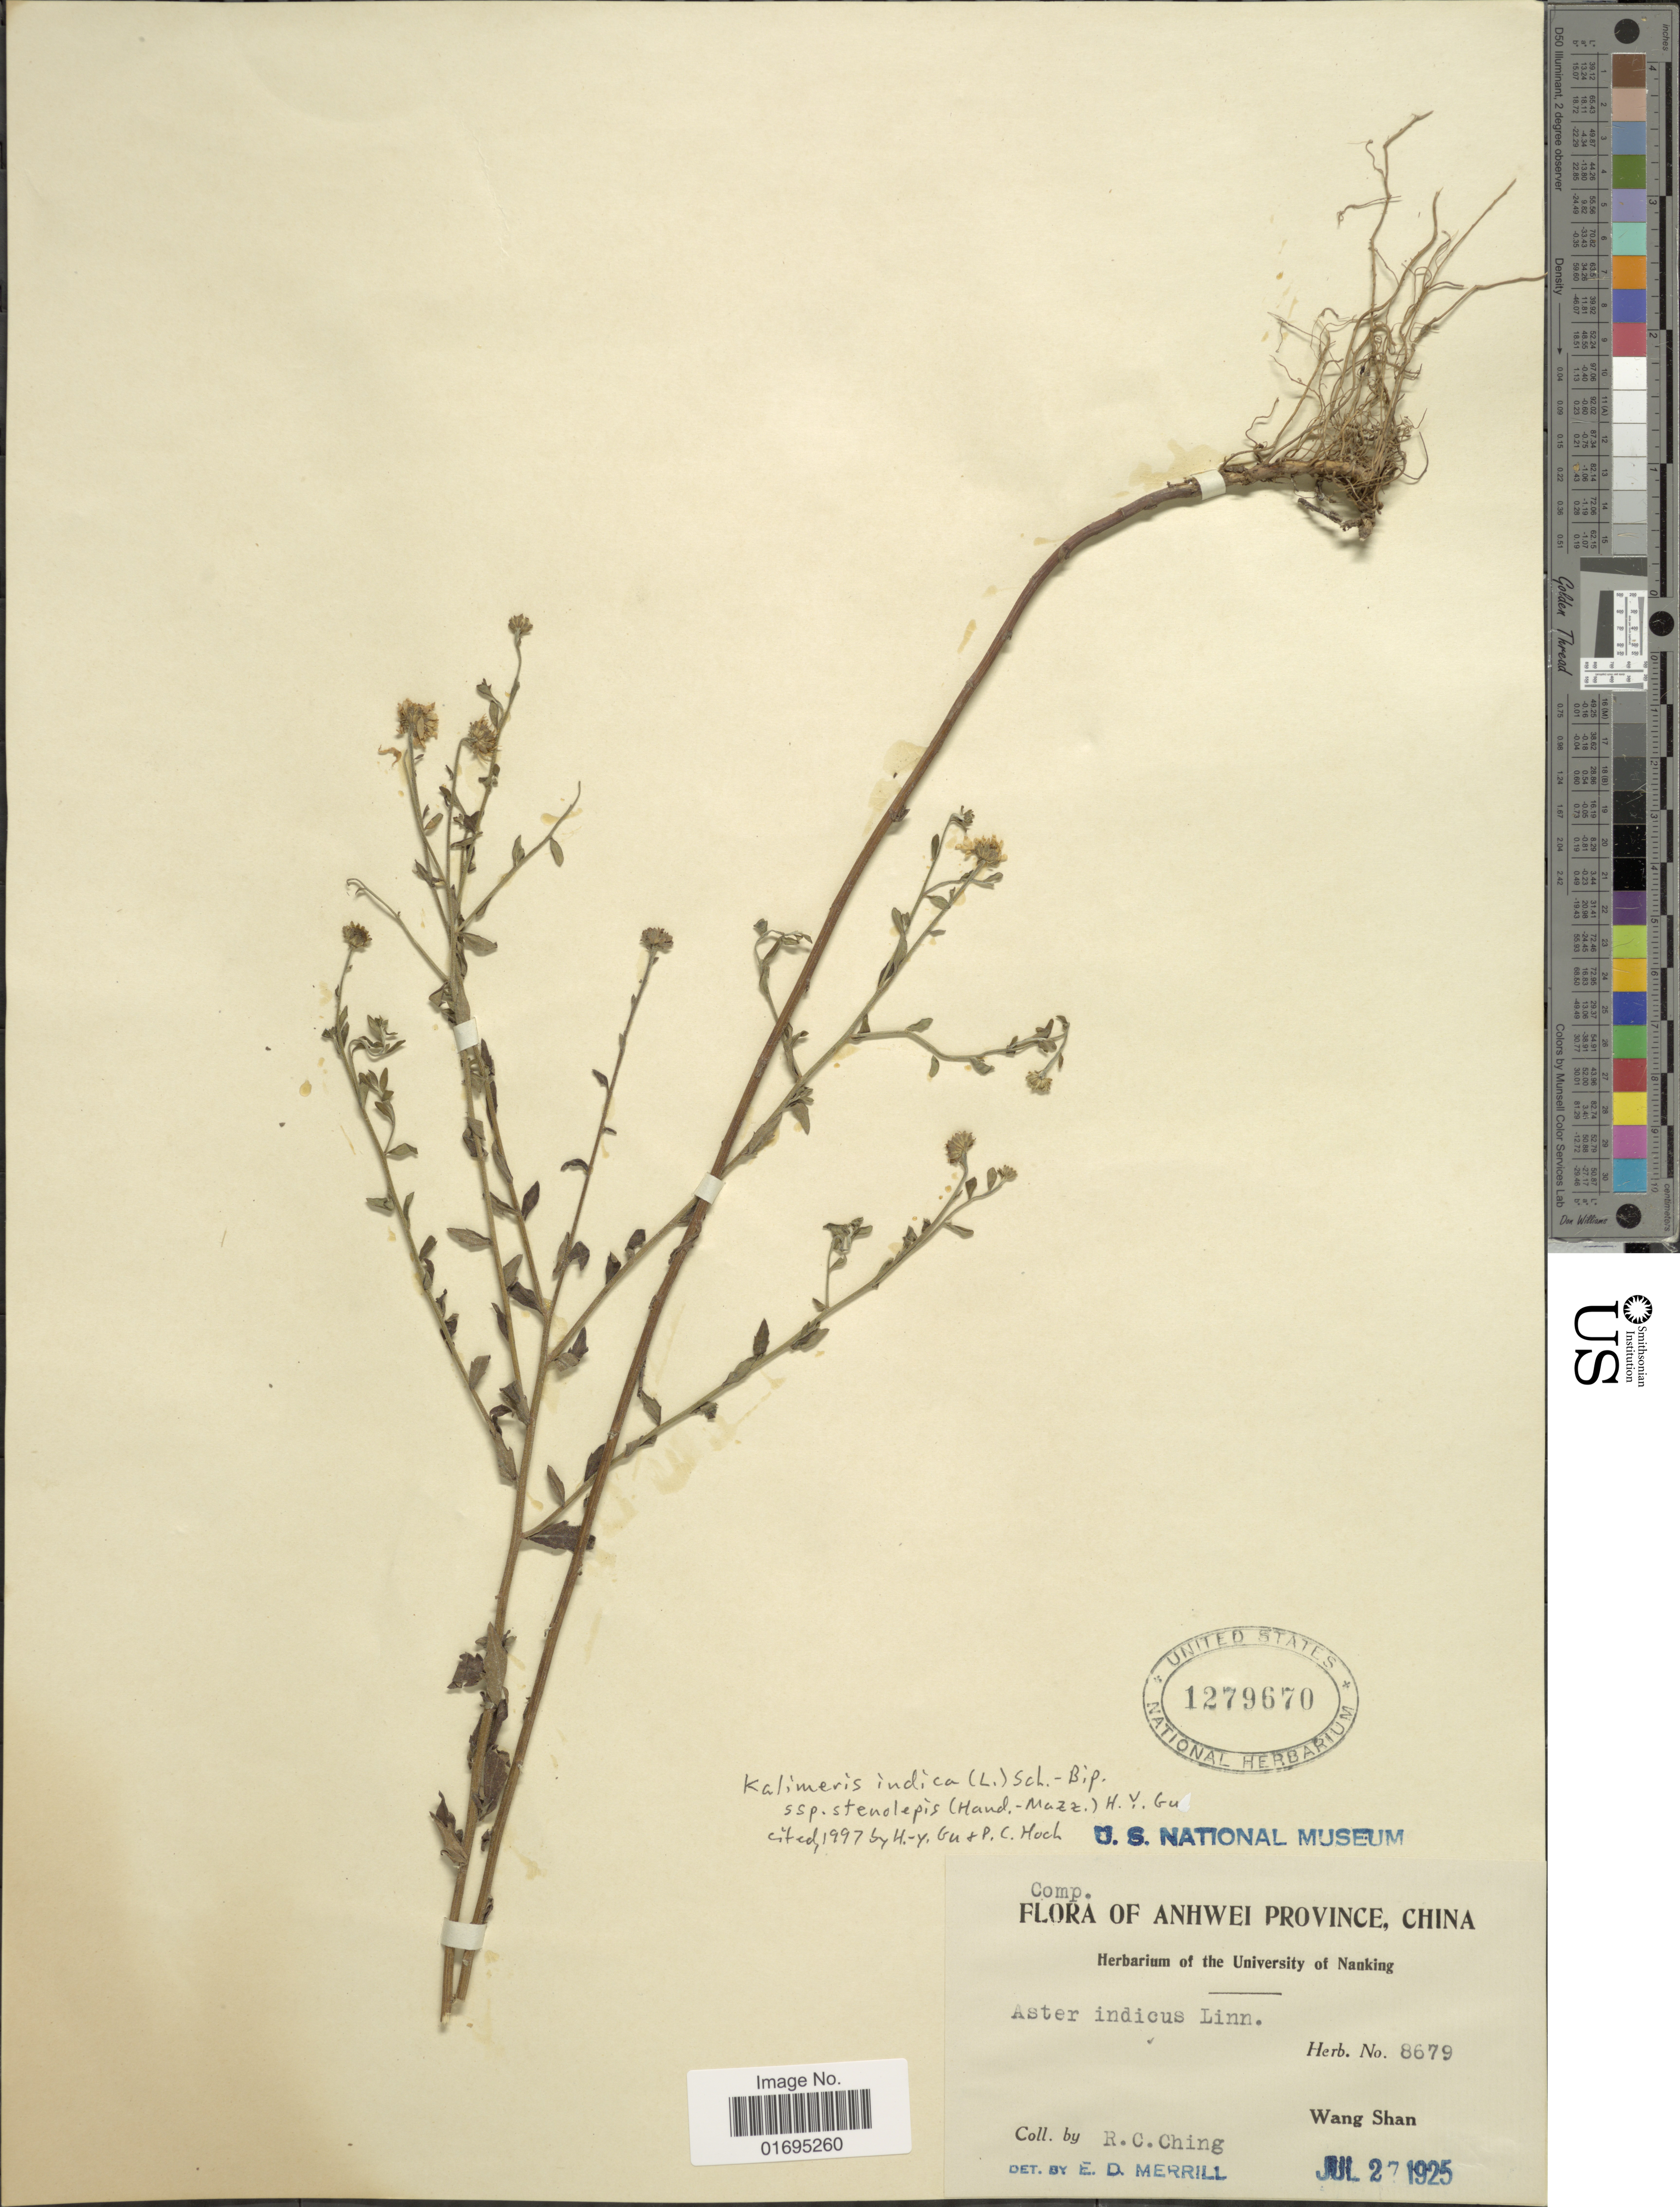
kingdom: Plantae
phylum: Tracheophyta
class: Magnoliopsida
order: Asterales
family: Asteraceae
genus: Kalimeris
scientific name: Kalimeris indica subsp. stenolepis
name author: (Hand.-Mazz.) Kitam.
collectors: R. C. Ching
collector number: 8679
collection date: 1925-07-27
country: China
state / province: Anhui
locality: Wang Shan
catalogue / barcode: US 1279670